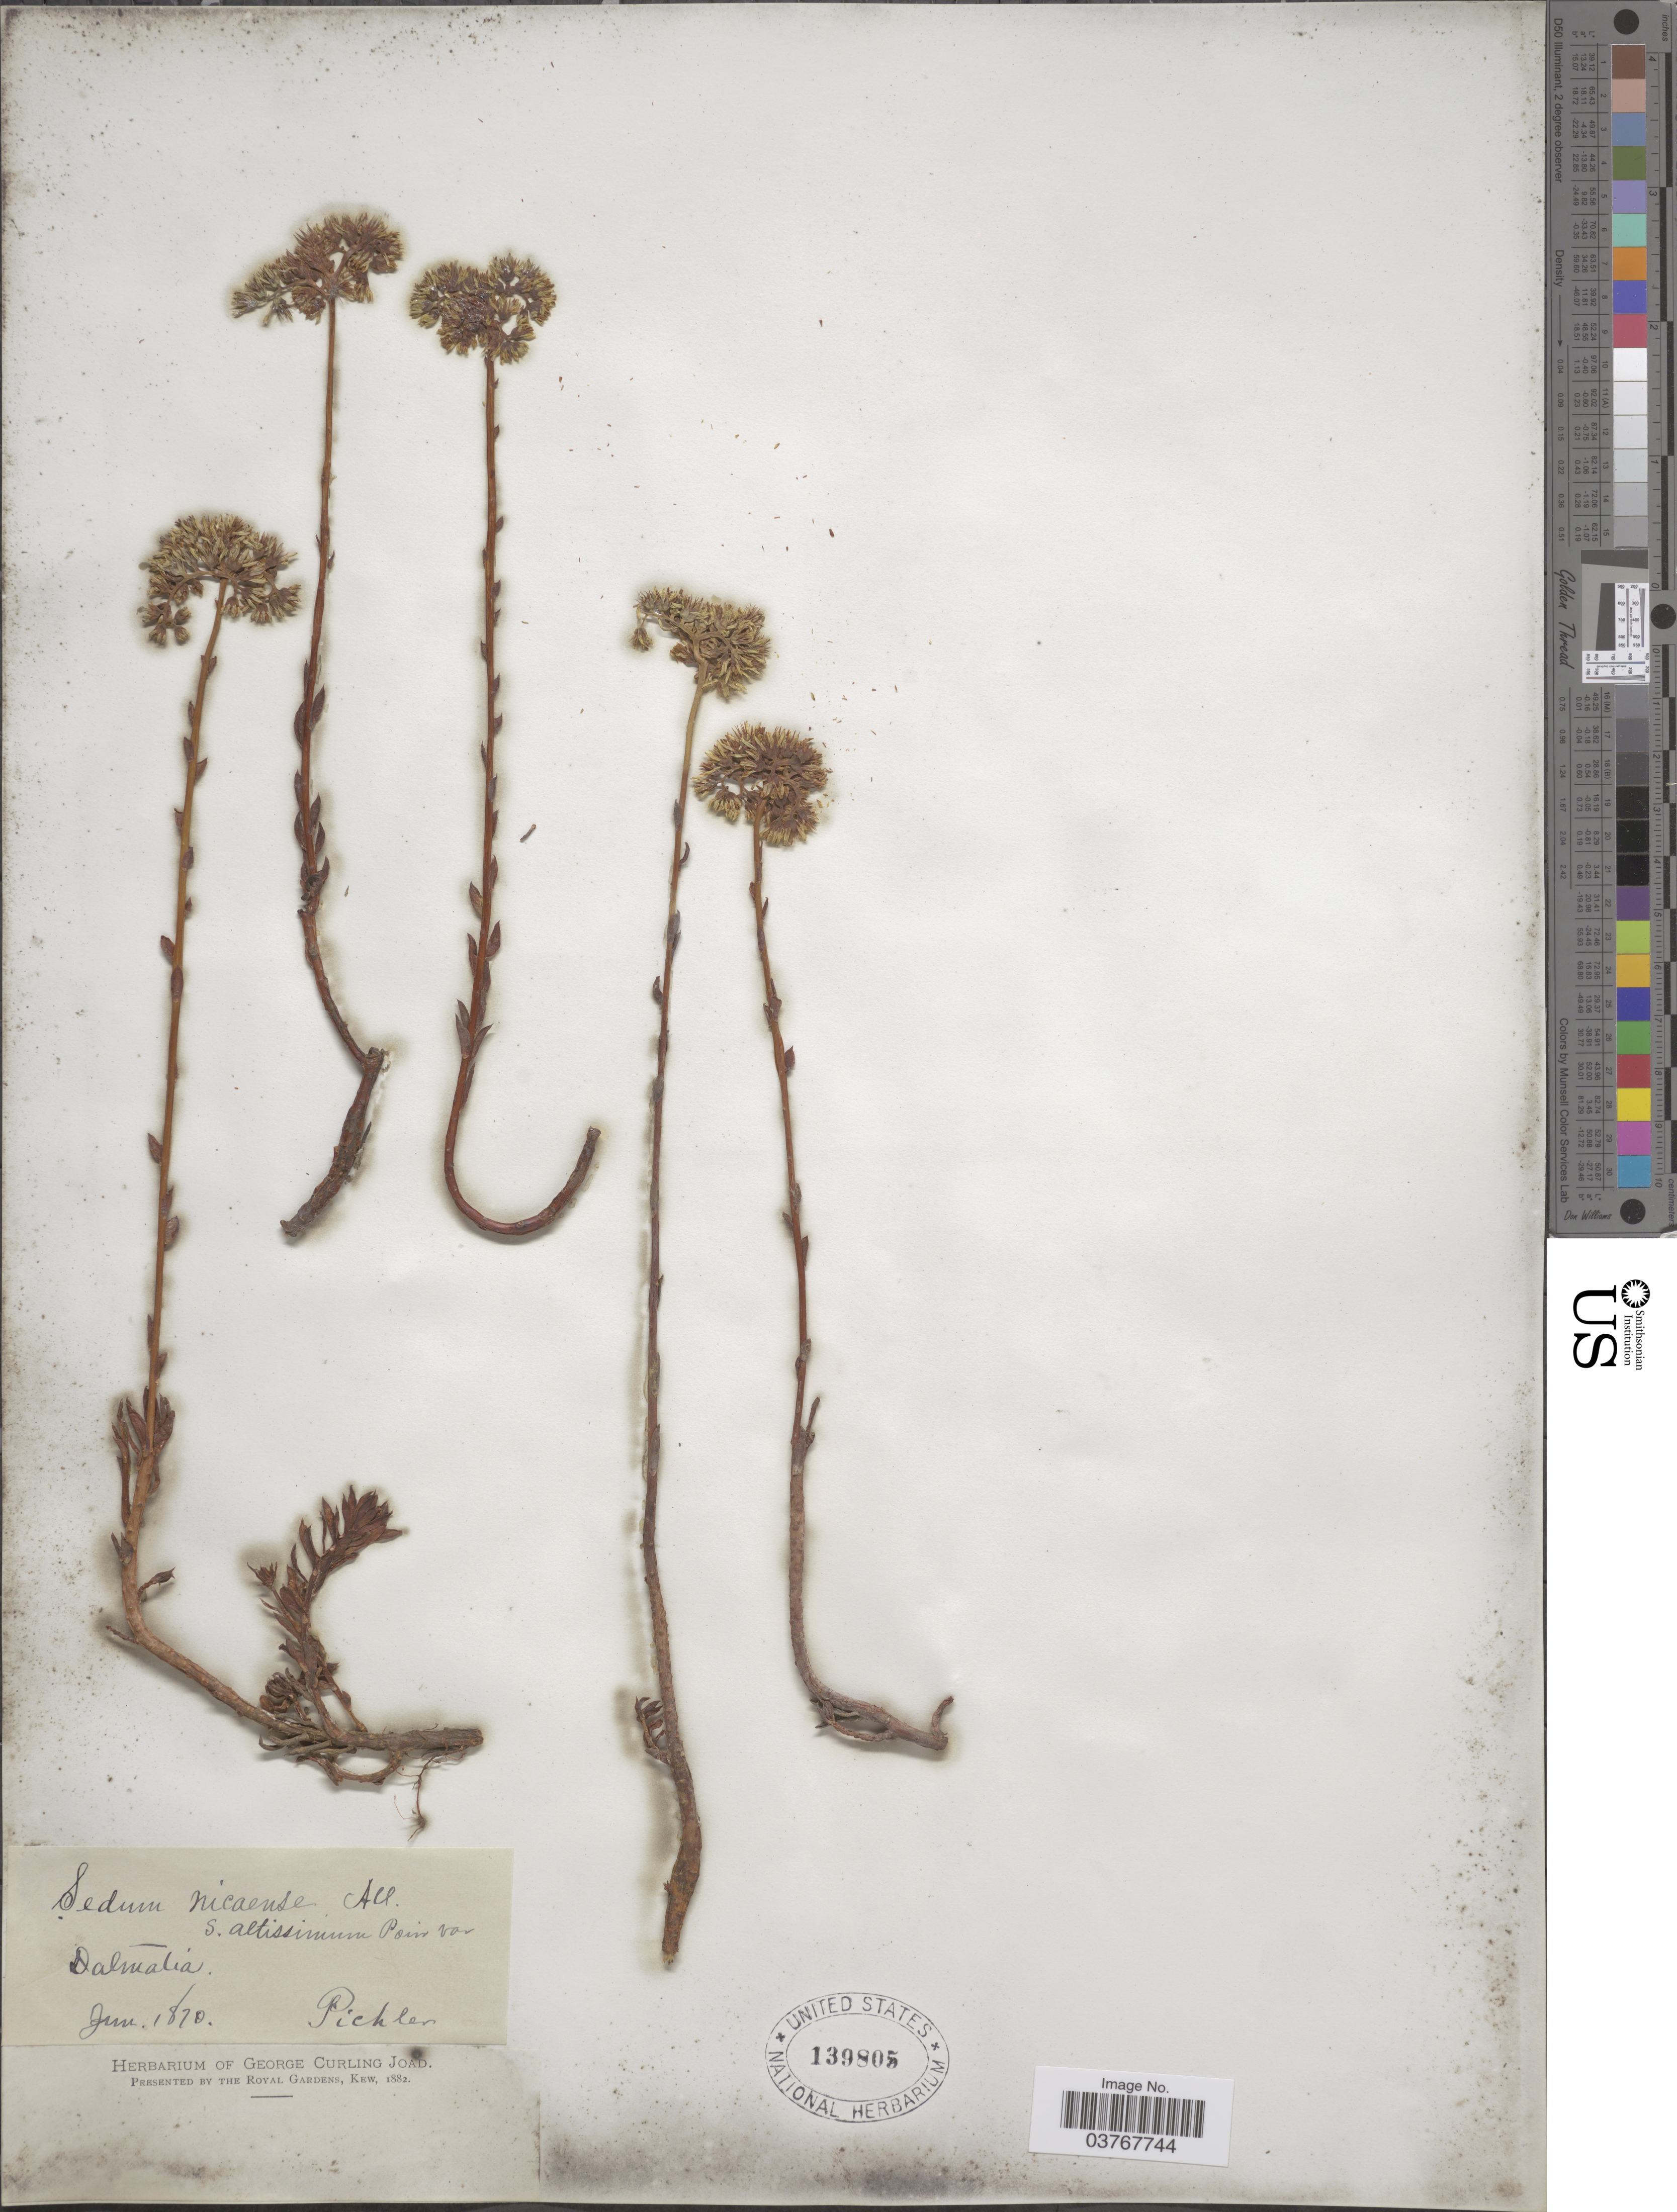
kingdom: Plantae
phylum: Tracheophyta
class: Magnoliopsida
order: Saxifragales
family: Crassulaceae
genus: Sedum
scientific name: Sedum nicaeense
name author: All.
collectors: Pichler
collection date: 1870-06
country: Croatia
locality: Dalmatia.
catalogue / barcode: US 139805